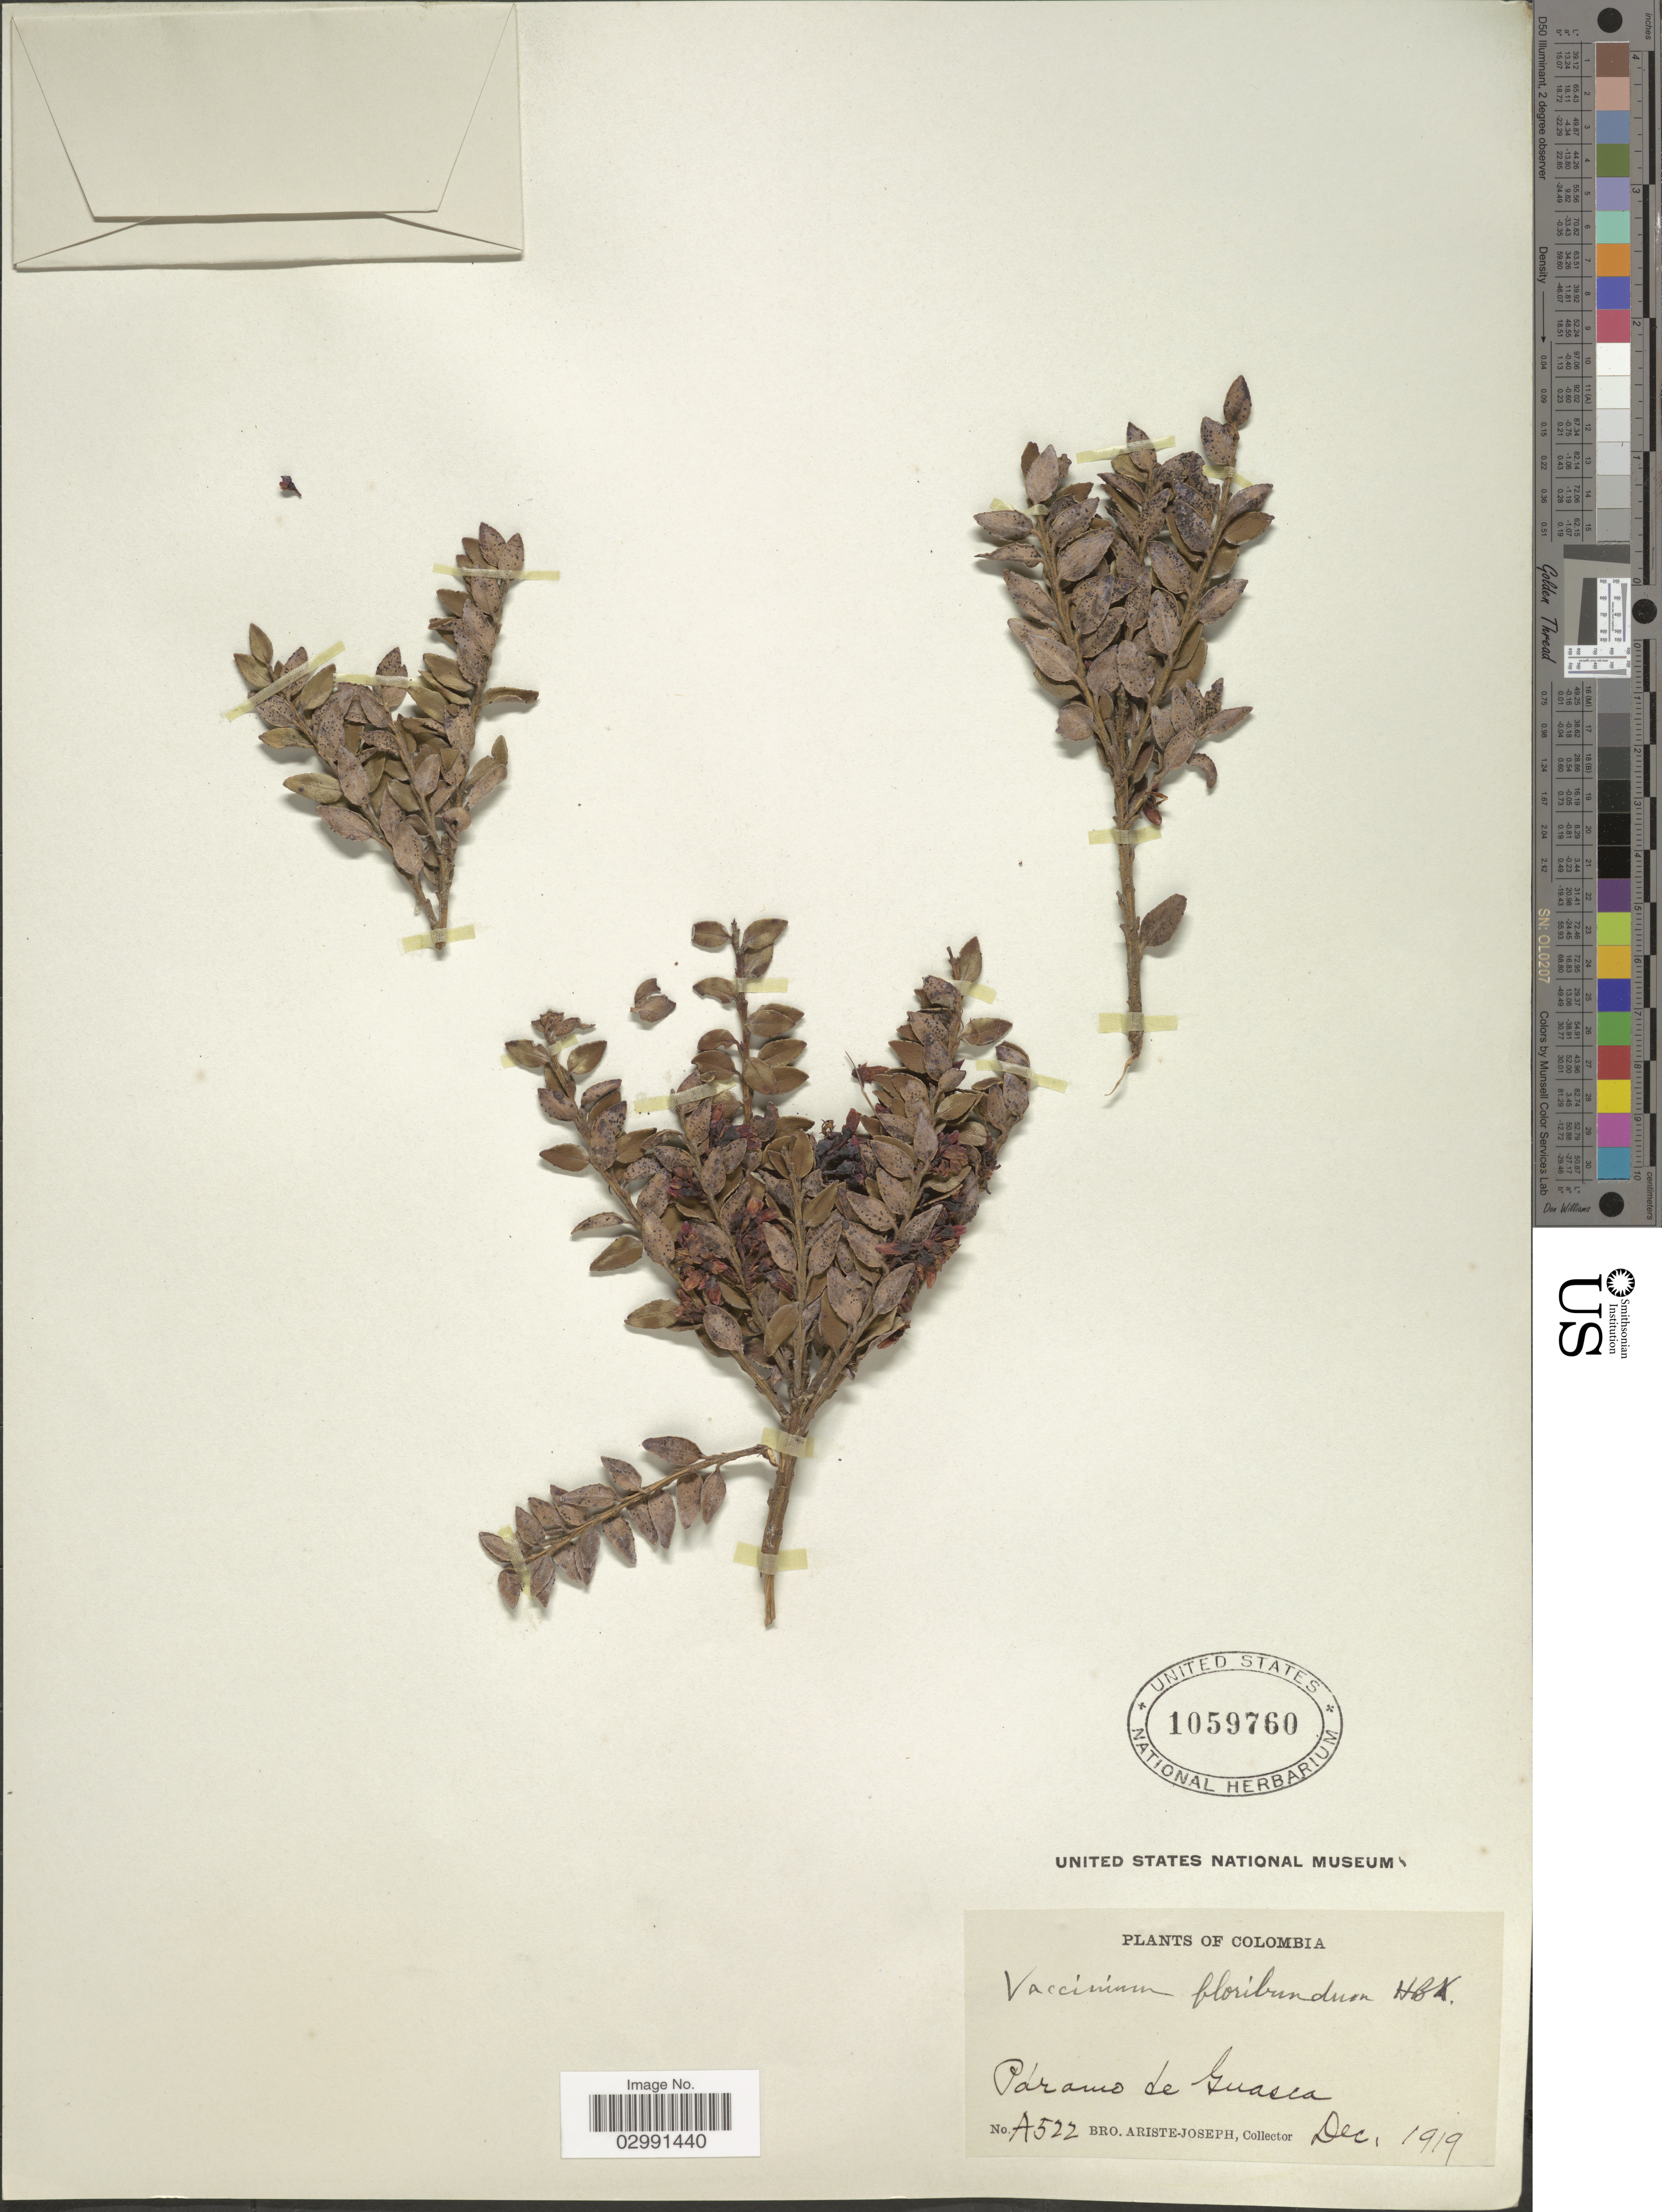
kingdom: Plantae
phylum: Tracheophyta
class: Magnoliopsida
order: Ericales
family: Ericaceae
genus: Vaccinium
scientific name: Vaccinium floribundum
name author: Kunth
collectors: Bro. Ariste-Joseph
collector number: A522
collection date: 1919-12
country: Colombia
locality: Páramo de Guasca.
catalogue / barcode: US 1059760